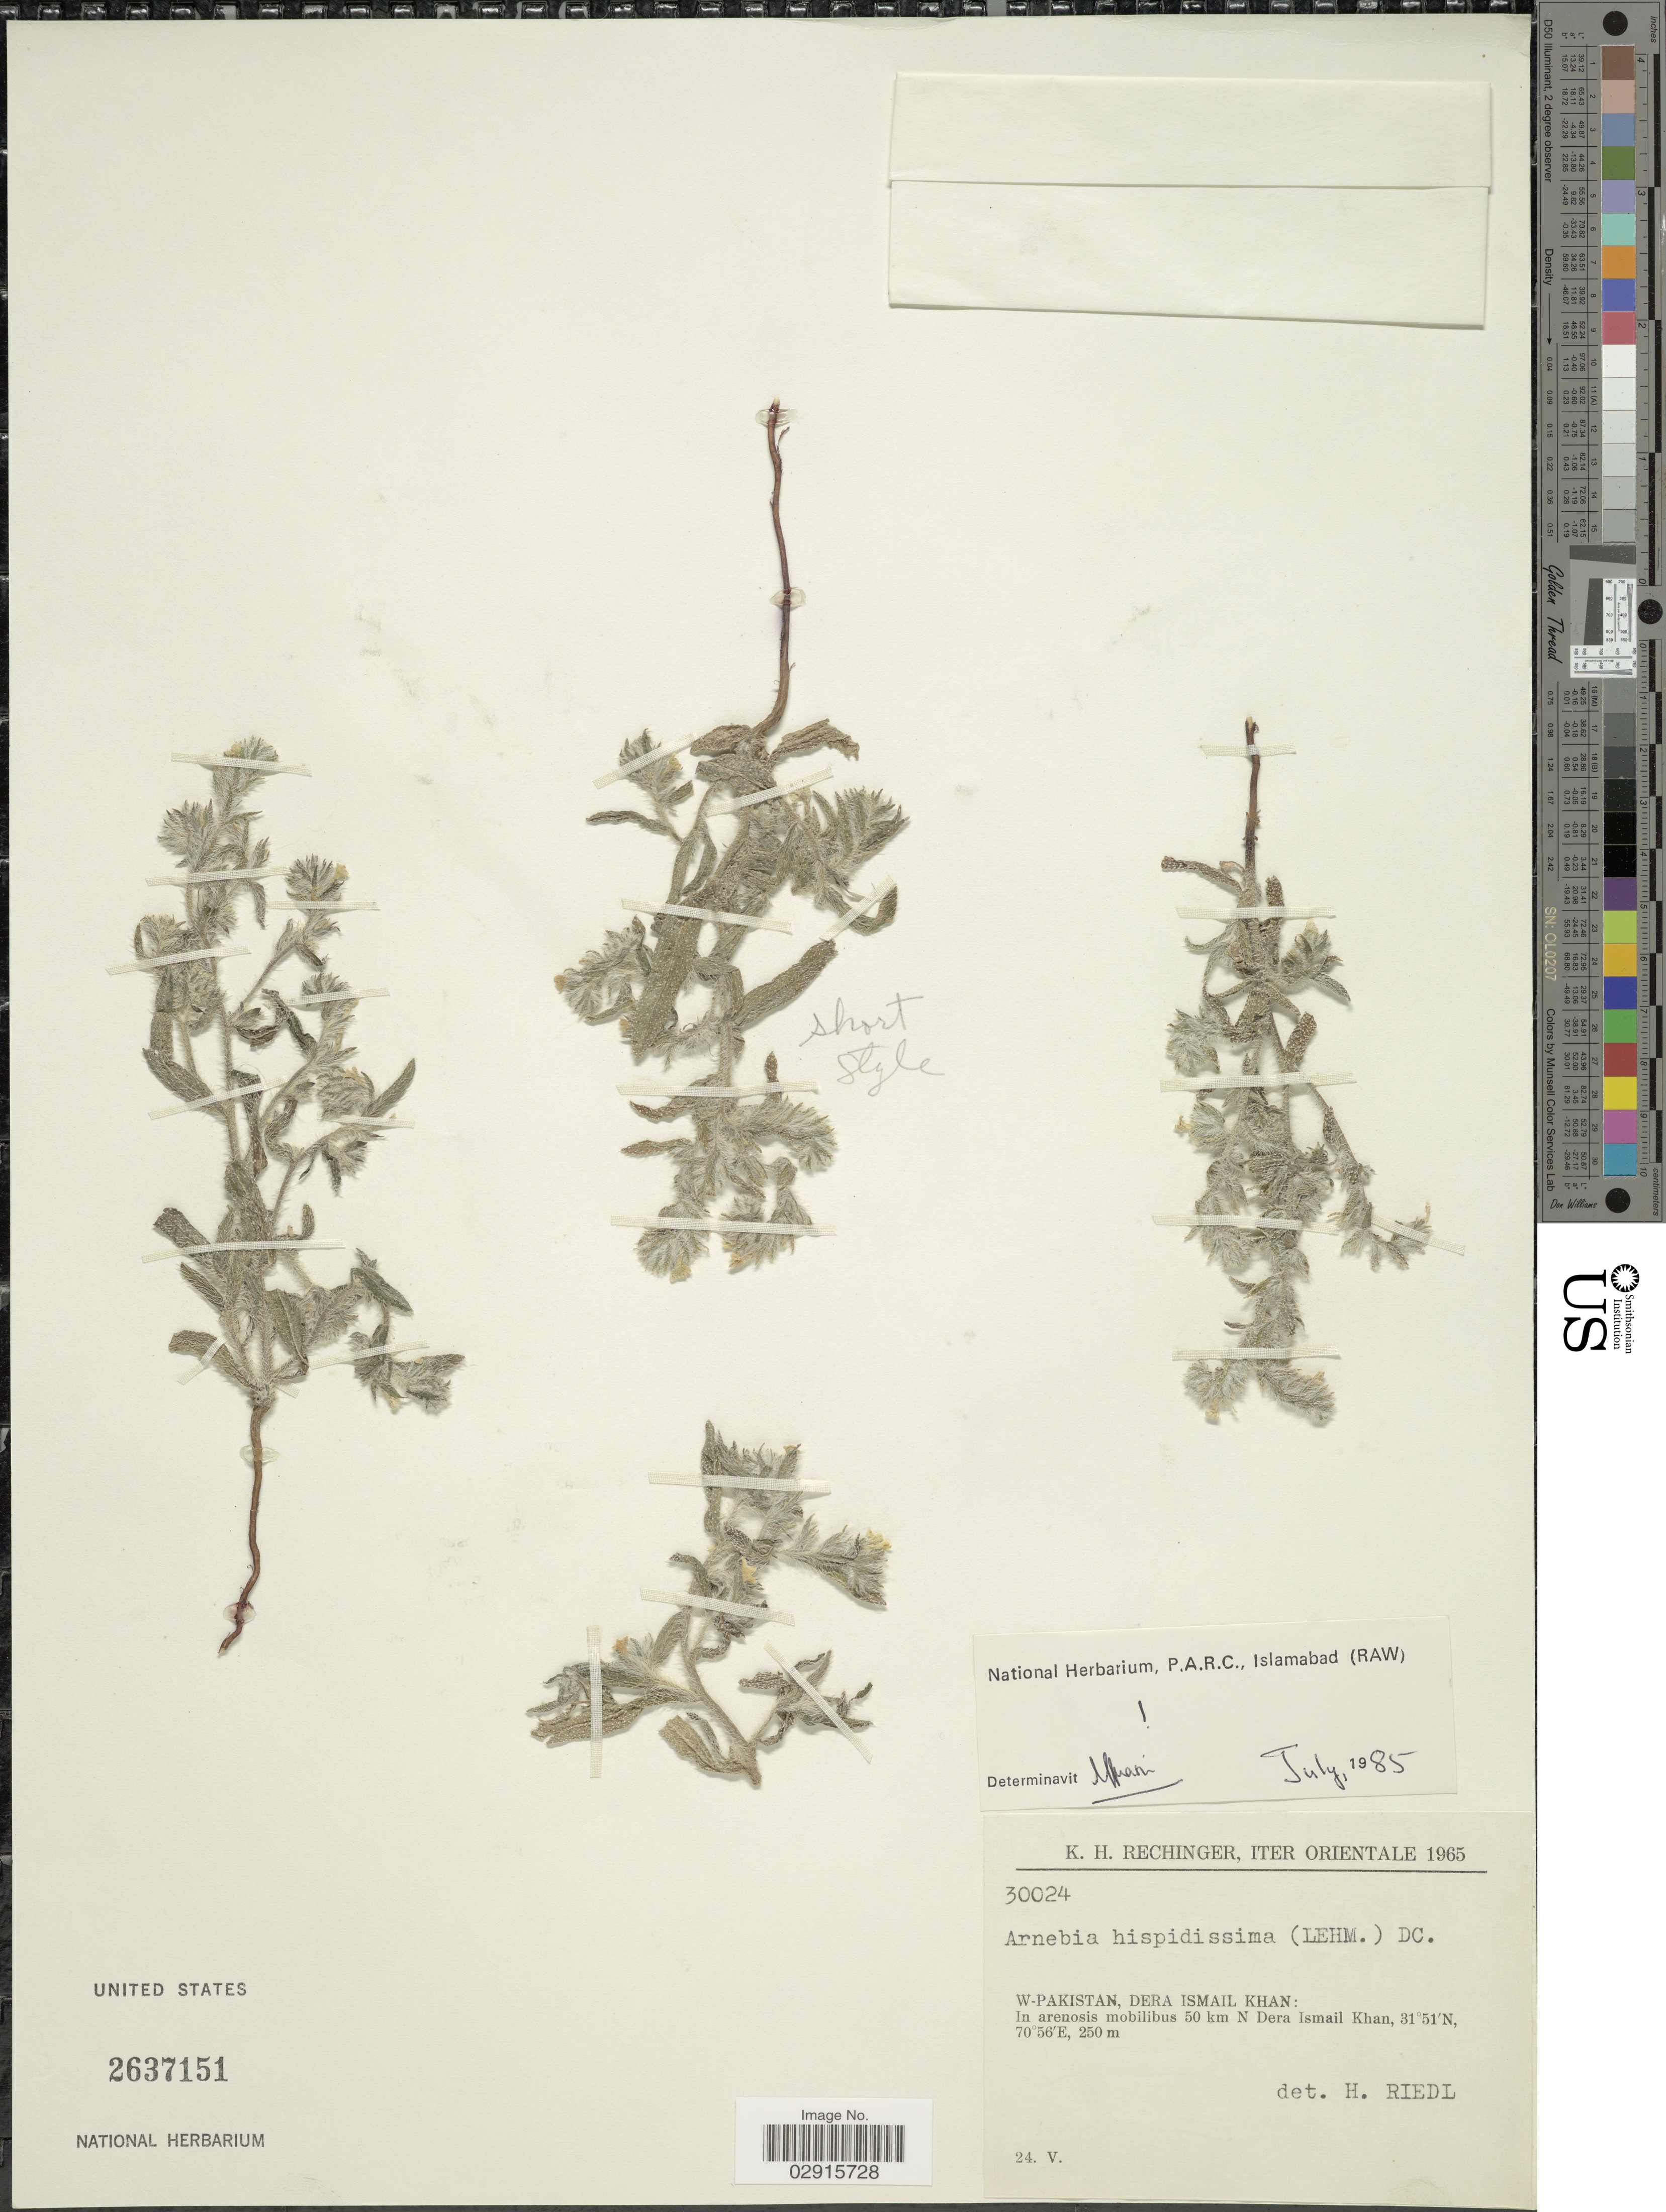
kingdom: Plantae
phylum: Tracheophyta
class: Magnoliopsida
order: Boraginales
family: Boraginaceae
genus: Arnebia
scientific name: Arnebia hispidissima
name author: (Lehm.) A. DC.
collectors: K. H. Rechinger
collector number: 30024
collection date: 1965-05-24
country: Pakistan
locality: Iter Orientale. W-Pakistan, Dera Ismail Khan: In arenosis mobilibus 50 km N Dera Ismail Khan.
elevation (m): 250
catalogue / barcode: US 2637151